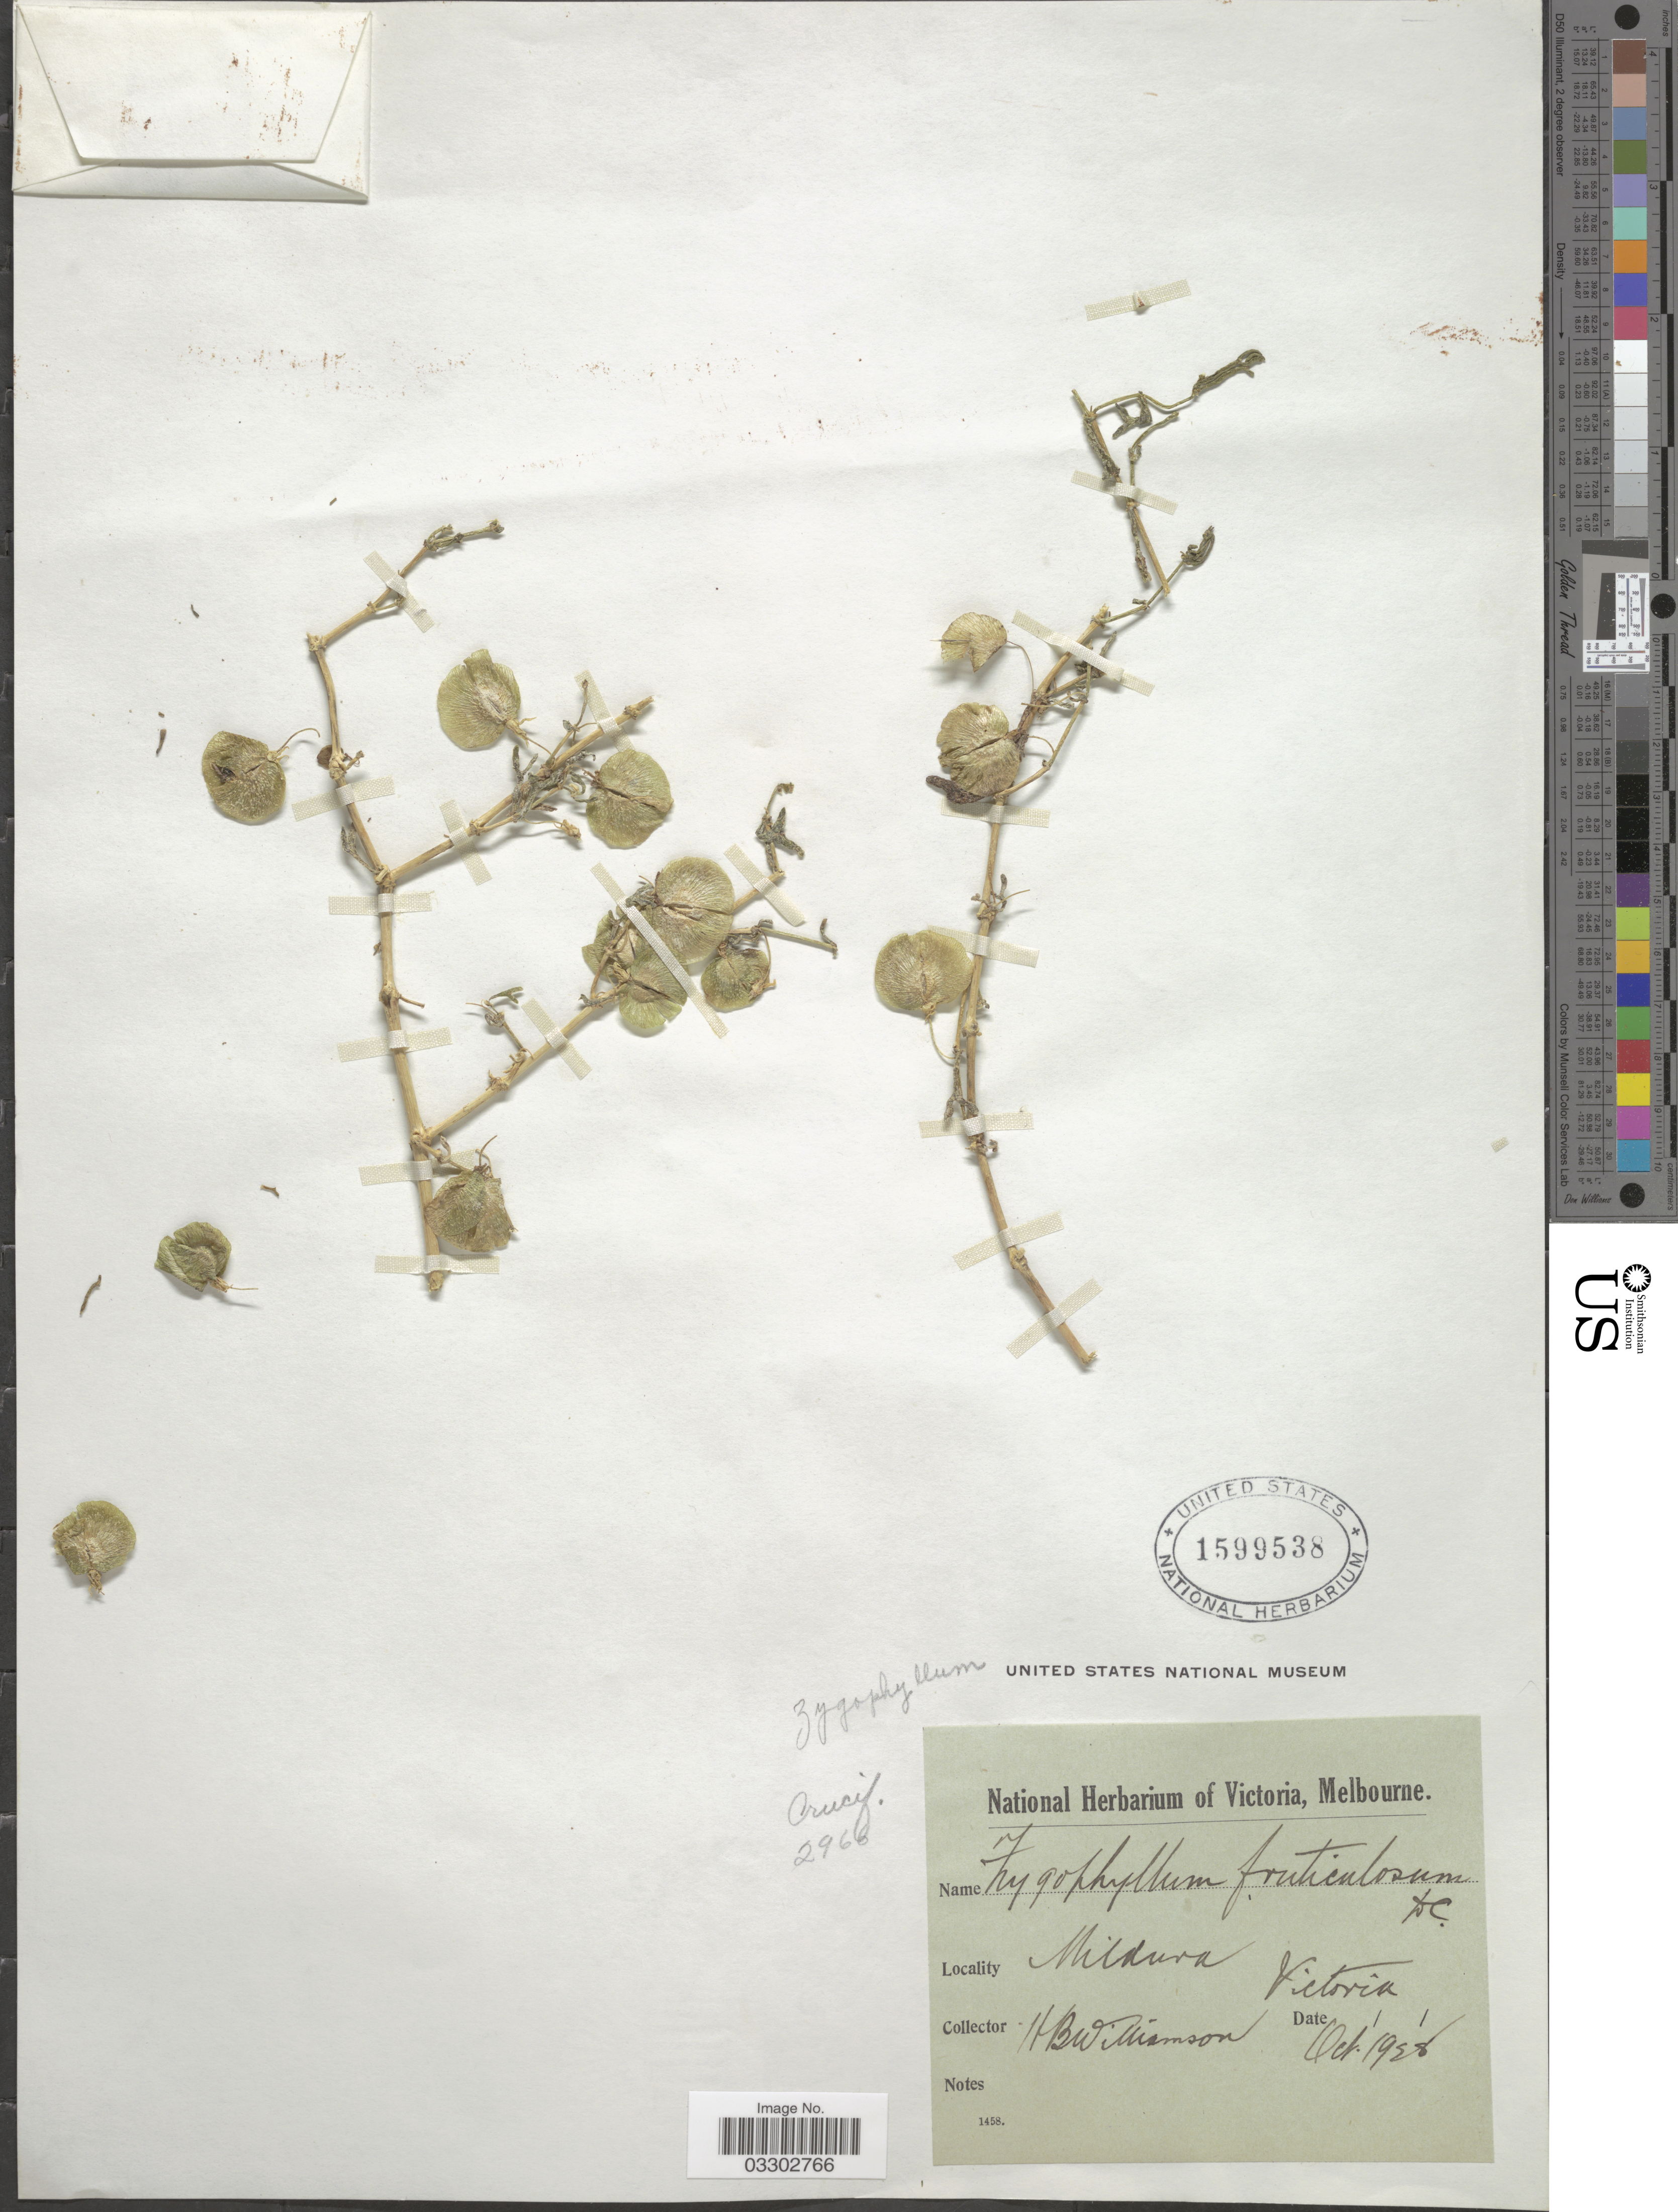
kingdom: Plantae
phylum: Tracheophyta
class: Magnoliopsida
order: Zygophyllales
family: Zygophyllaceae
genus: Roepera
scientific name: Roepera fruticulosa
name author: (DC.) G. Don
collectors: H. Williamson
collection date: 1928-10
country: Australia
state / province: Victoria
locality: Mildura. Victoria.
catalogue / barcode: US 1599538